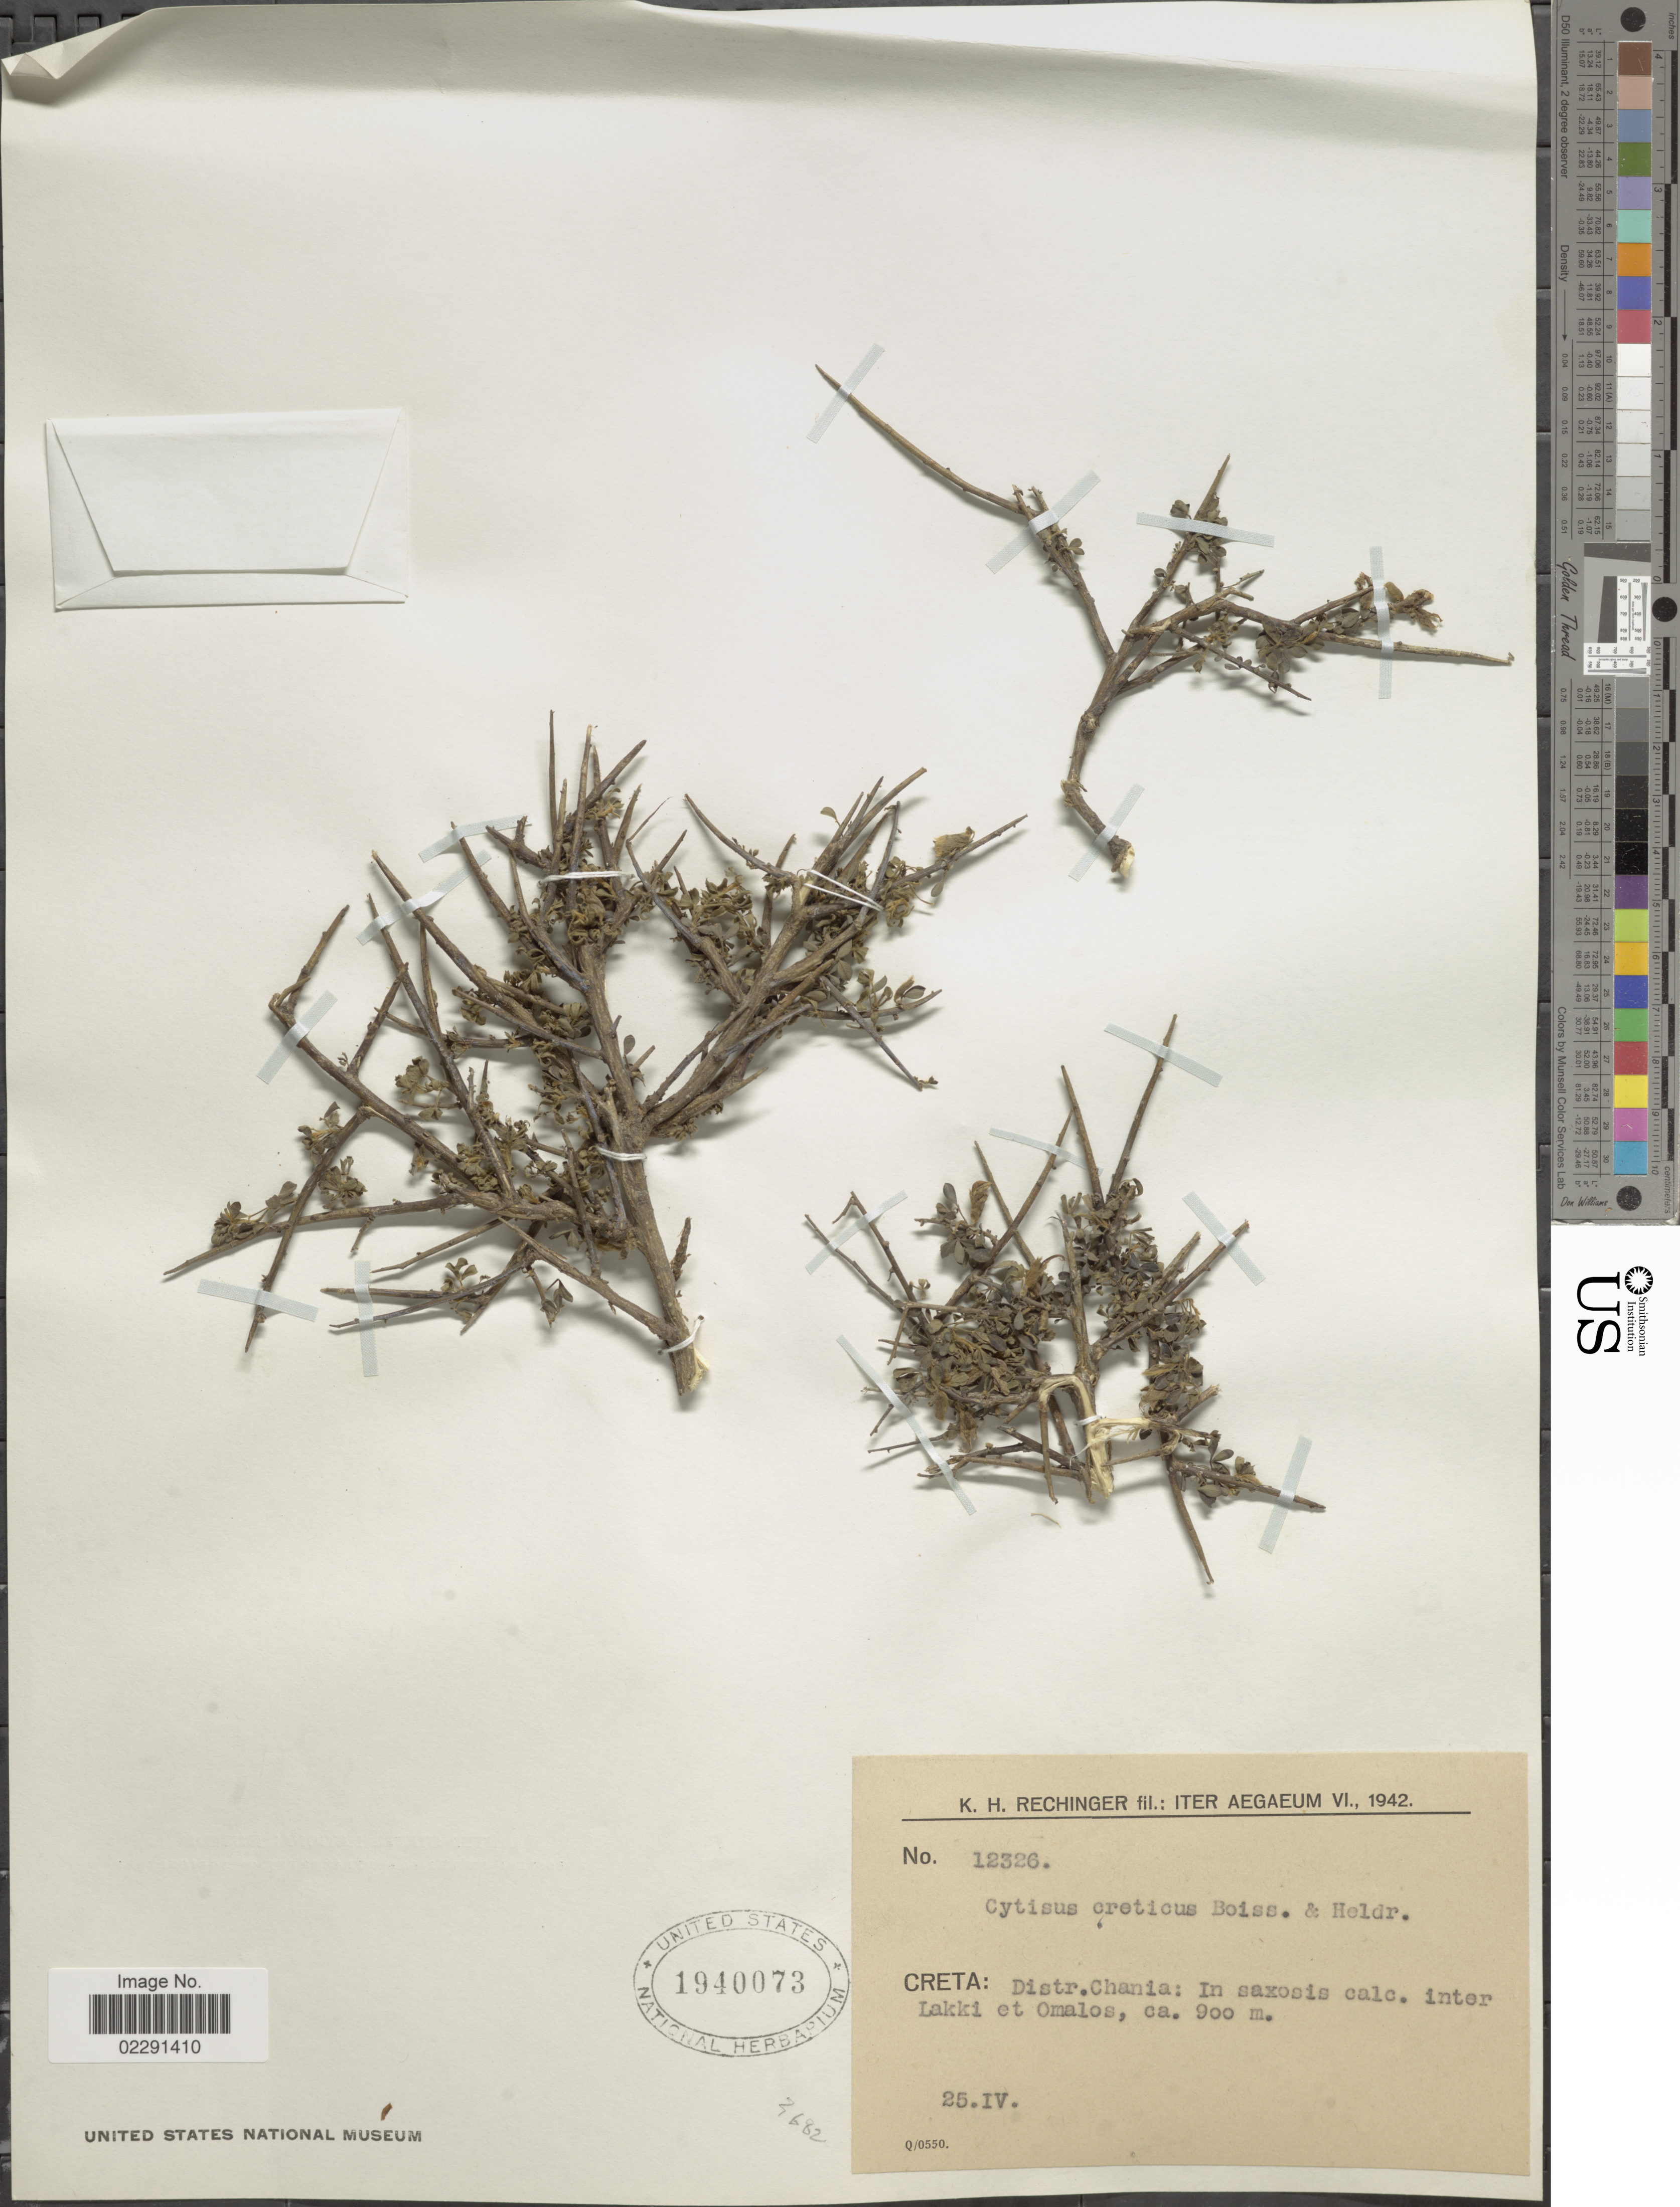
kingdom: Plantae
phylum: Tracheophyta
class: Magnoliopsida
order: Fabales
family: Fabaceae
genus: Cytisus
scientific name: Cytisus creticus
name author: (Heldr.) Boiss.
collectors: K. H. Rechinger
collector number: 12326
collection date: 1942-04-25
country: Greece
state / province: Crete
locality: Creta: Distr. Chania: in saxosis calc. inter Lakki et Omalos.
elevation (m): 900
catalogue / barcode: US 1940073